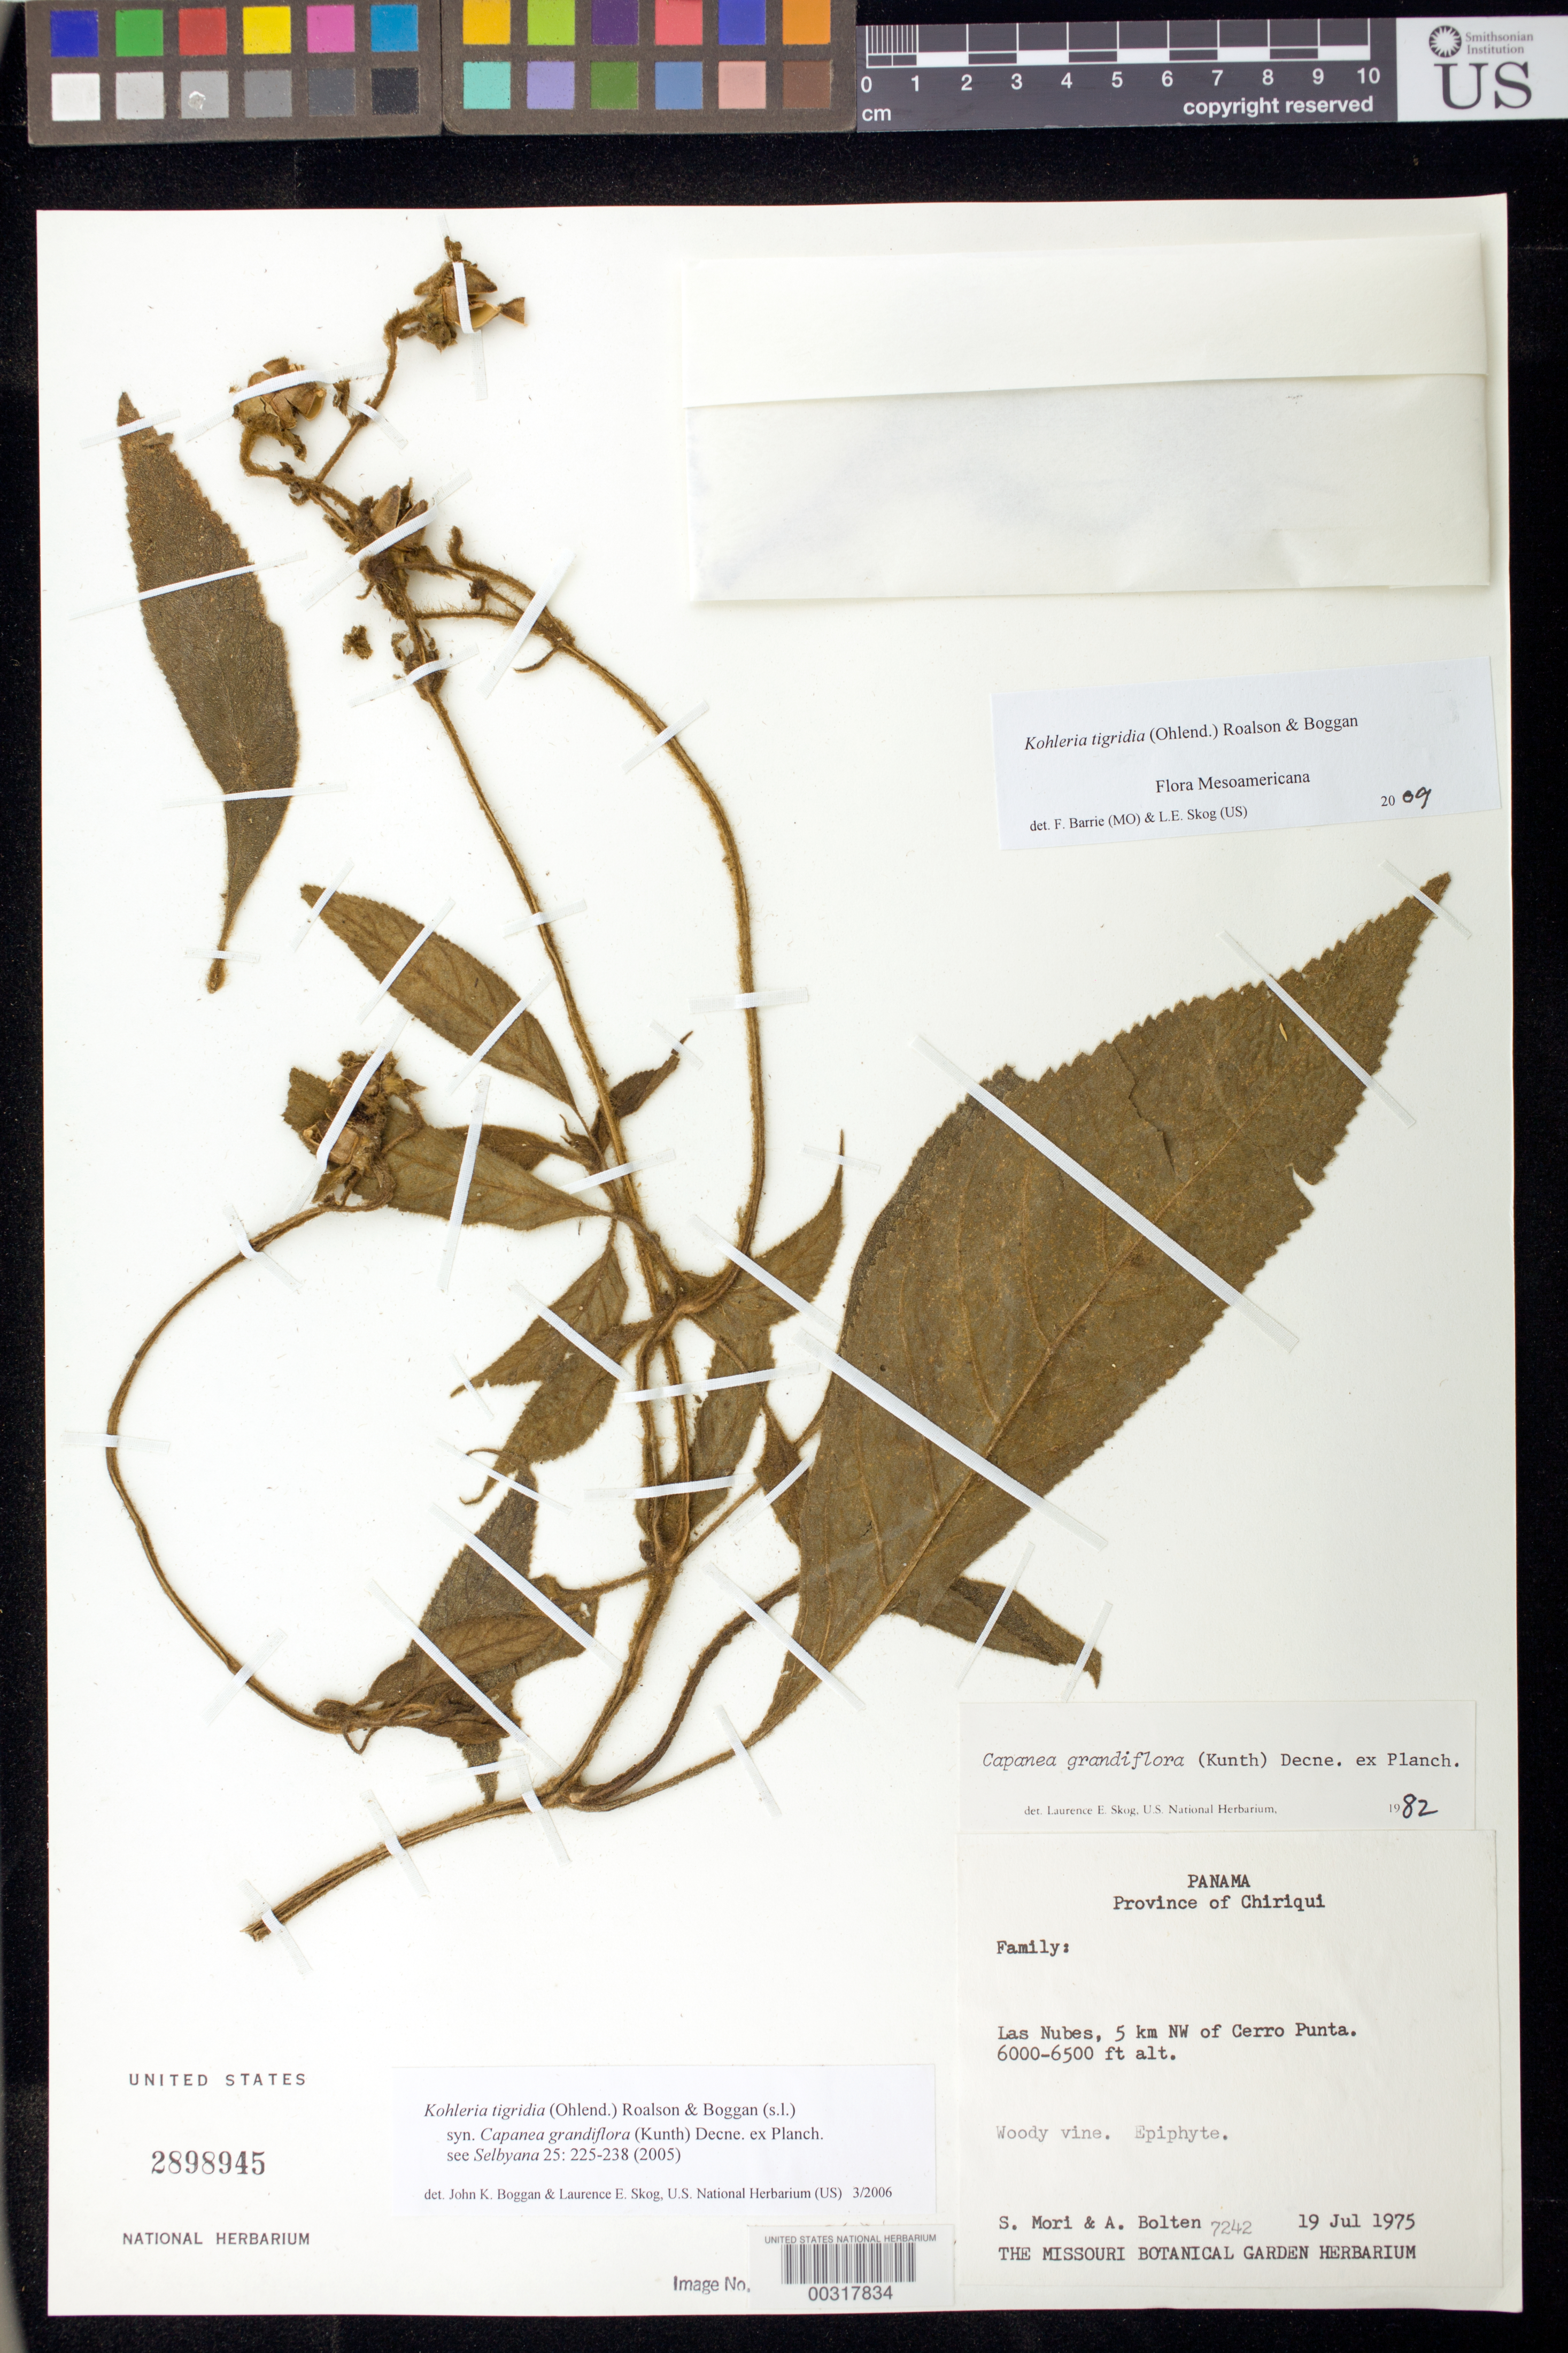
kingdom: Plantae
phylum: Tracheophyta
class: Magnoliopsida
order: Lamiales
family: Gesneriaceae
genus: Kohleria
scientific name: Kohleria tigridia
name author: (Ohlend.) Roalson & Boggan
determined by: Boggan, J. K.; Skog, L. E.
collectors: S. Mori & A. Bolten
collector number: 7242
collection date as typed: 19 Jul 1975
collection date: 1975-07-19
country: Panama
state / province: Chiriquí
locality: Las Nubes, 5 km NW of Cerro Punta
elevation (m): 1829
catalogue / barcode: US 2898945